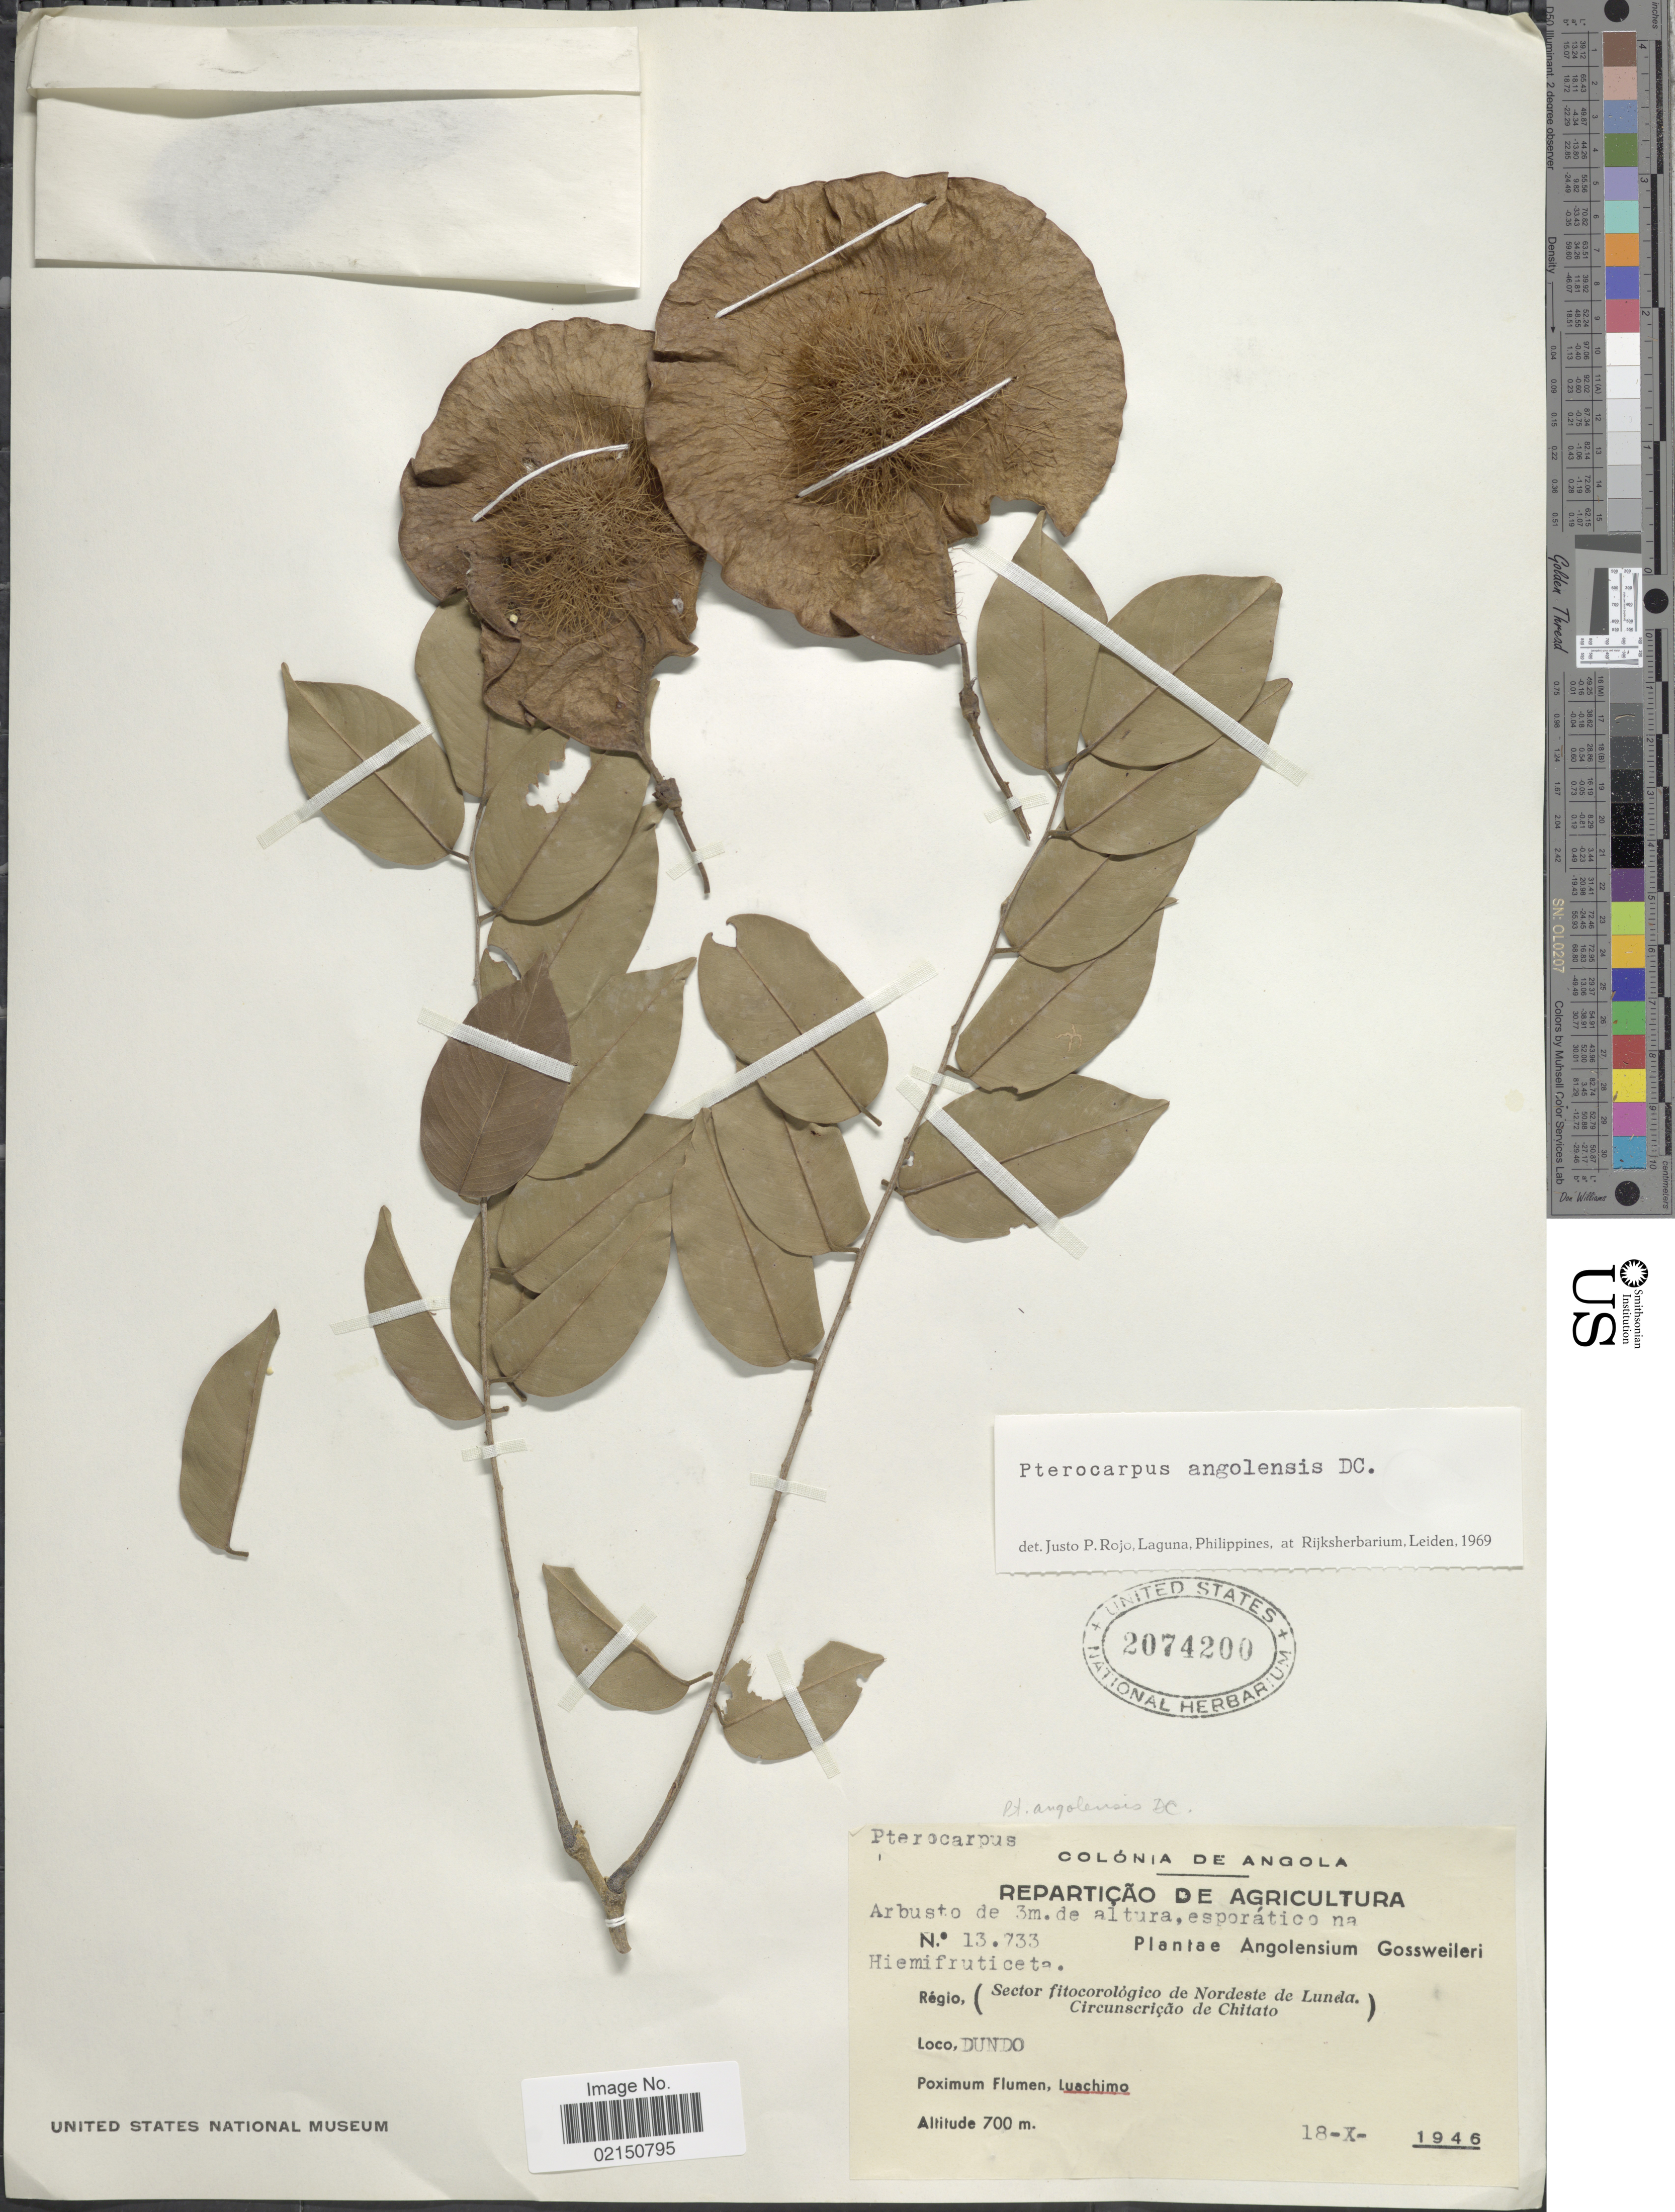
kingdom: Plantae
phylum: Tracheophyta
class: Magnoliopsida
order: Fabales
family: Fabaceae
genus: Pterocarpus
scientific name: Pterocarpus angolensis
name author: DC.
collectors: -. Gossweiler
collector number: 13733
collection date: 1946-10-18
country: Angola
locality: Régio, (Sector fitocorológico de Nordeste de Lunda. Circunscrição de Chitato). Dundo, Luachimo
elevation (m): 700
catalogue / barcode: US 2074200